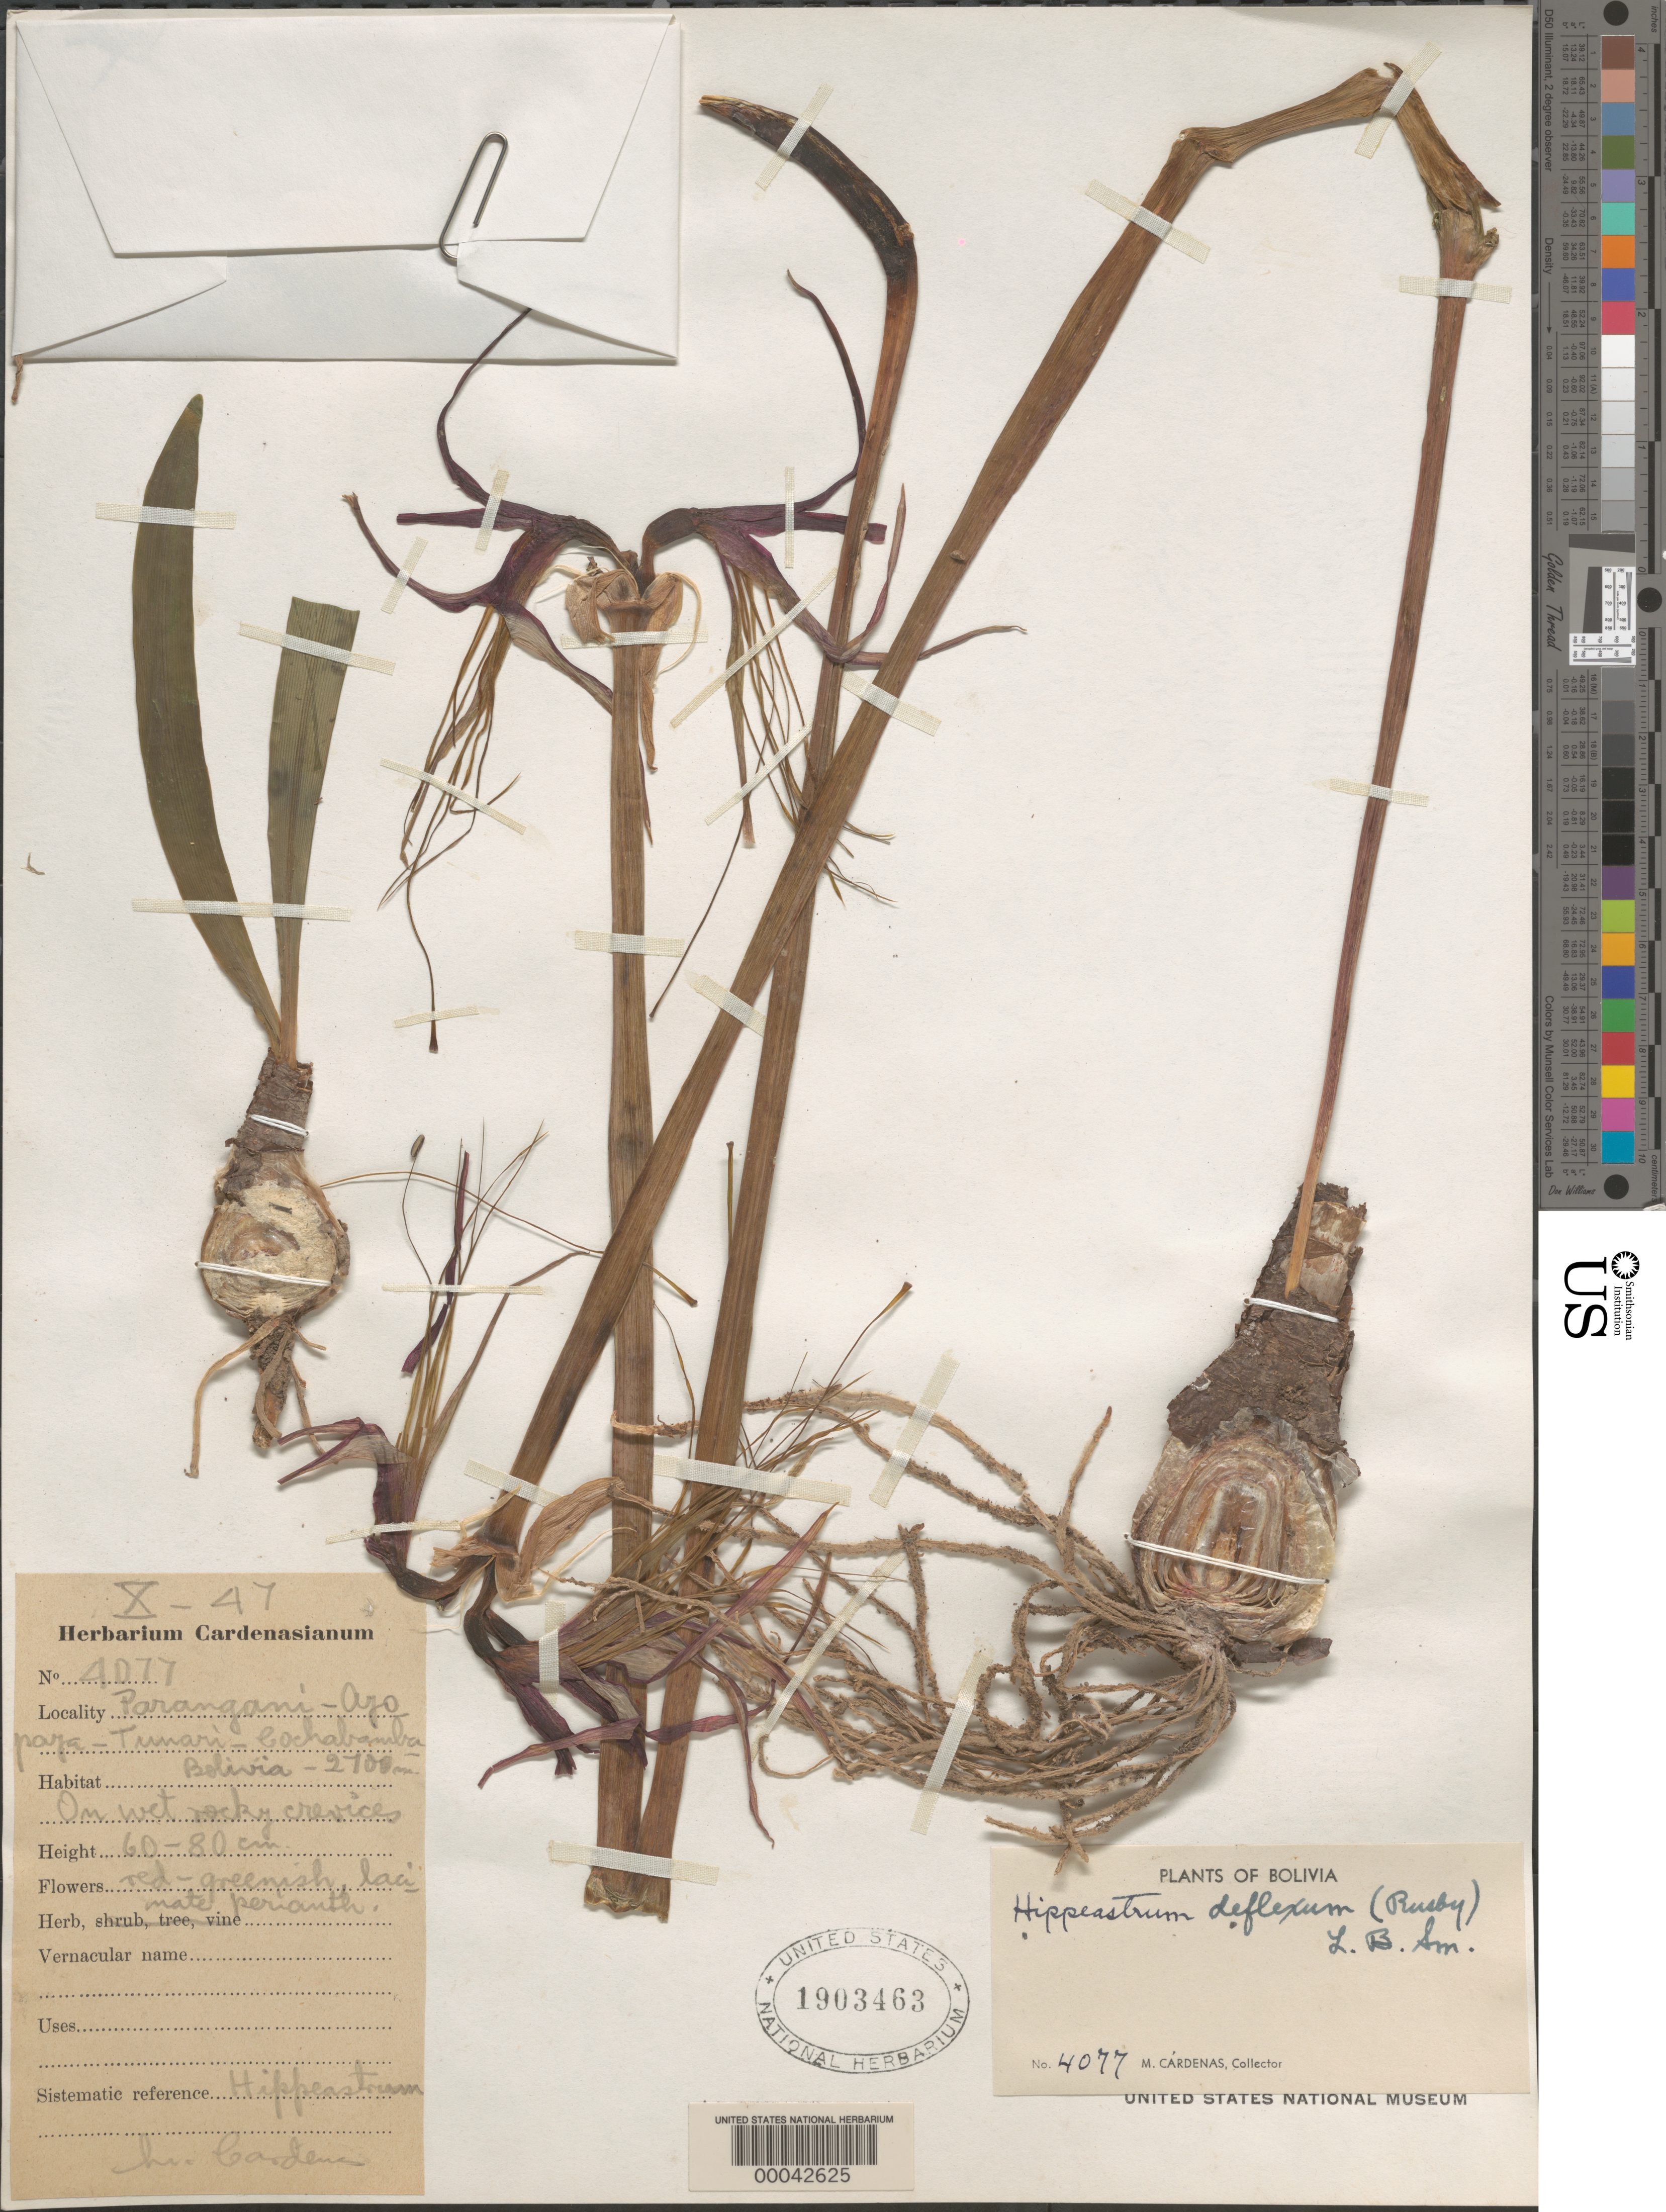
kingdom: Plantae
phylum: Tracheophyta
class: Liliopsida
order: Asparagales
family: Amaryllidaceae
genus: Hippeastrum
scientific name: Hippeastrum deflexum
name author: (Rusby) L.B. Sm.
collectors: M. Cárdenas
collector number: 4077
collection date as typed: Oct 1947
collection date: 1947-10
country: Bolivia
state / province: Cochabamba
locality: Parangani-Ayopaya-Tunari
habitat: On wet rocky crevices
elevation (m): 2700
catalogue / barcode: US 1903463